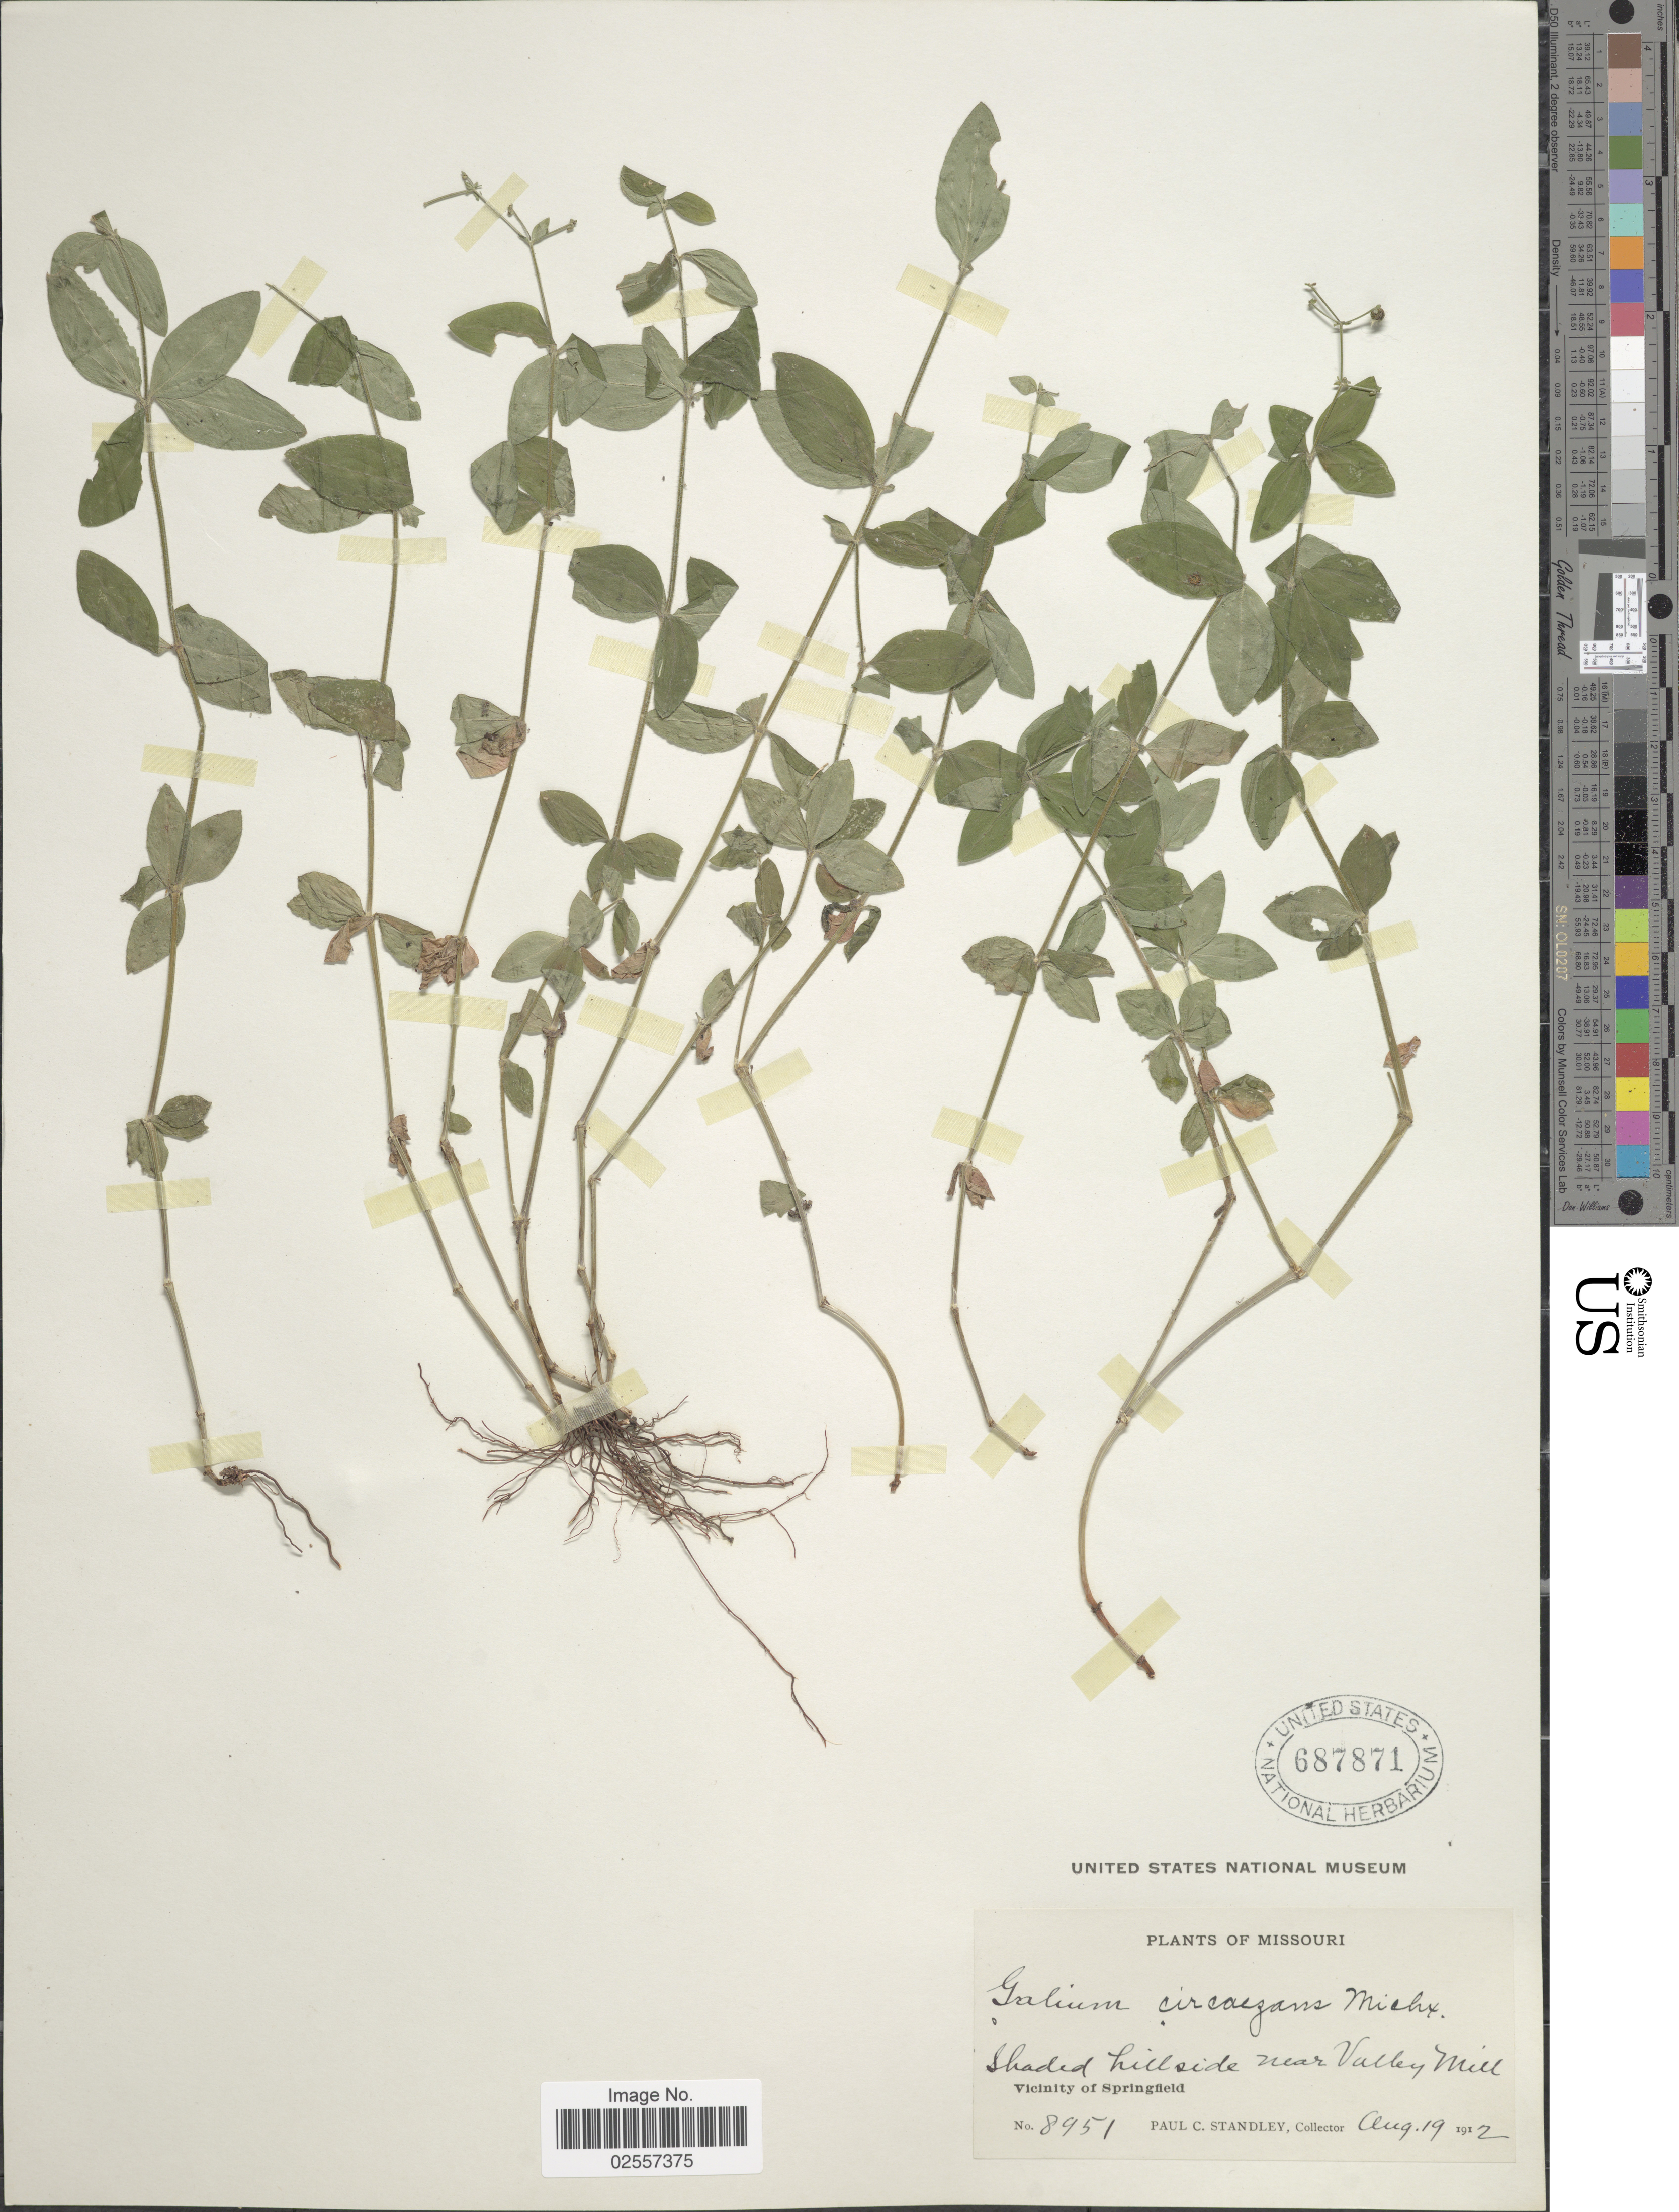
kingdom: Plantae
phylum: Tracheophyta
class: Magnoliopsida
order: Gentianales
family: Rubiaceae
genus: Galium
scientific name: Galium circaezans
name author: Michx.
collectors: P. C. Standley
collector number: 8951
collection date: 1912-08-19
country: United States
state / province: Missouri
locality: Near Valley Mill. Vicinity of Springfield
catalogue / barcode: US 687871